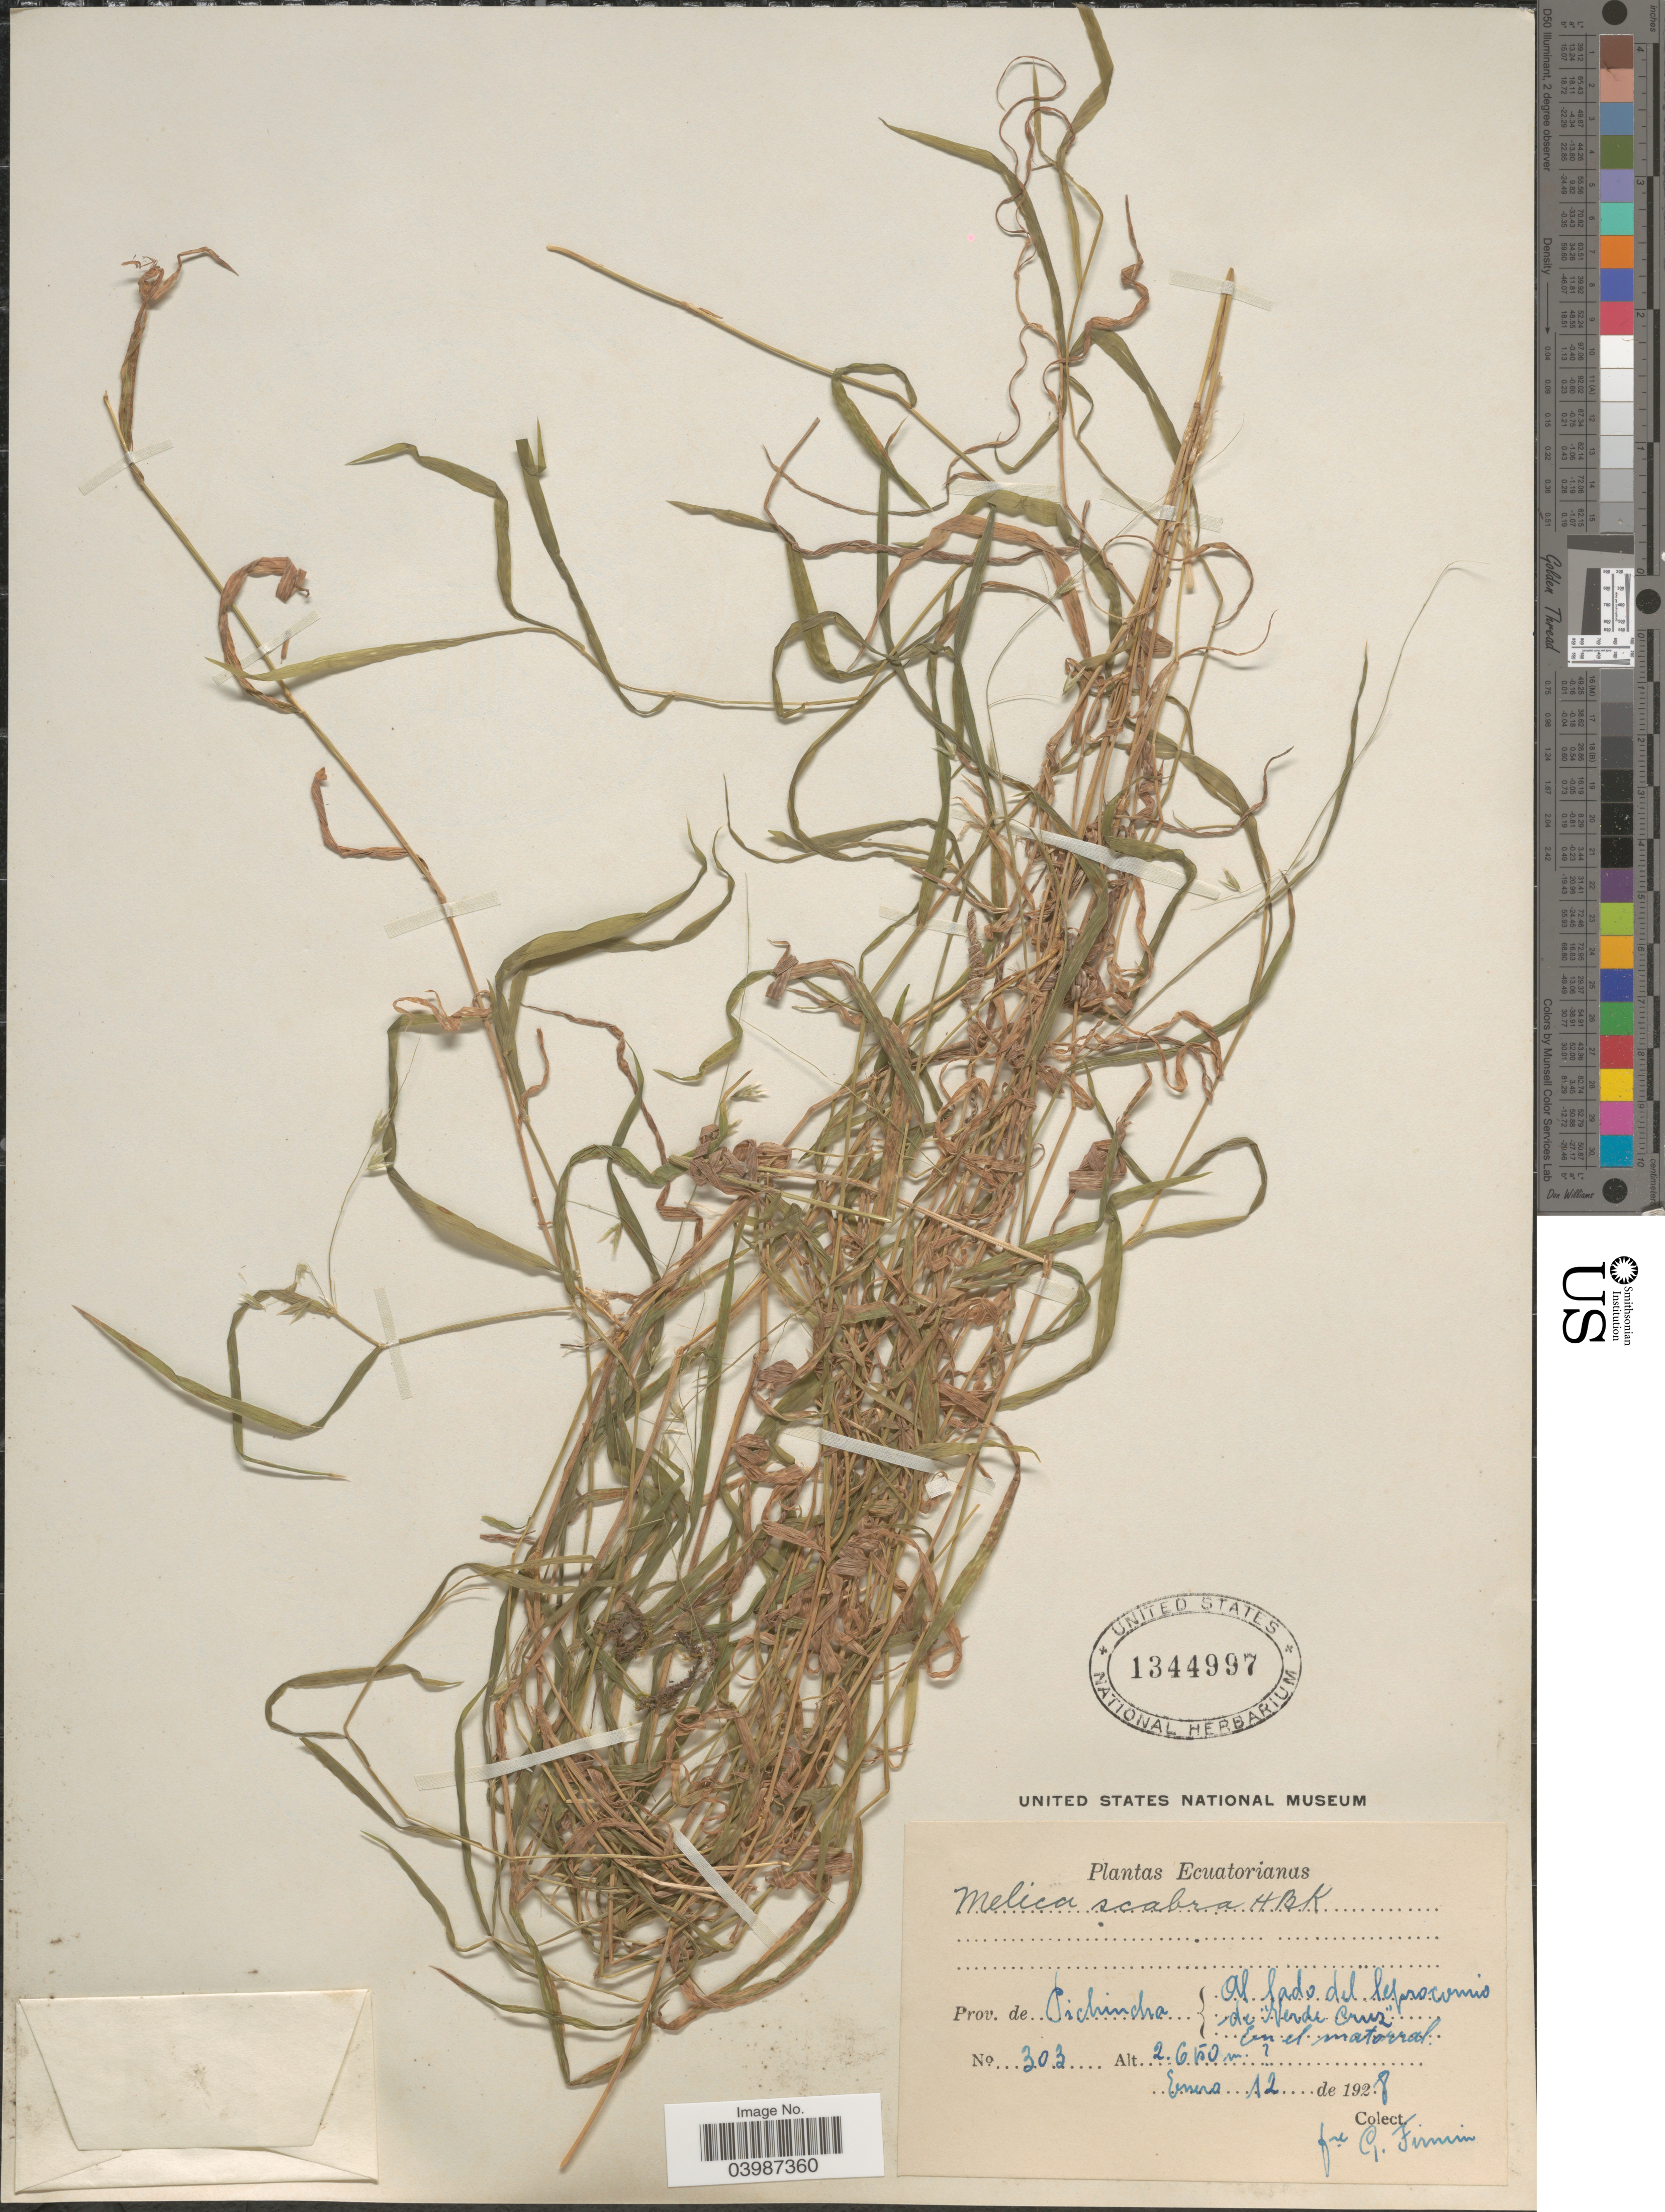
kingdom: Plantae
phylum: Tracheophyta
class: Liliopsida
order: Poales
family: Poaceae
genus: Melica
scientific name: Melica scabra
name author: Kunth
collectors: F. Firmin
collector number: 303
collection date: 1928-01-12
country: Ecuador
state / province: Pichincha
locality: Al lado del leprocomio de "Verde Cruz". En el matorral.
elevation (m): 2650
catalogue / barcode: US 1344997